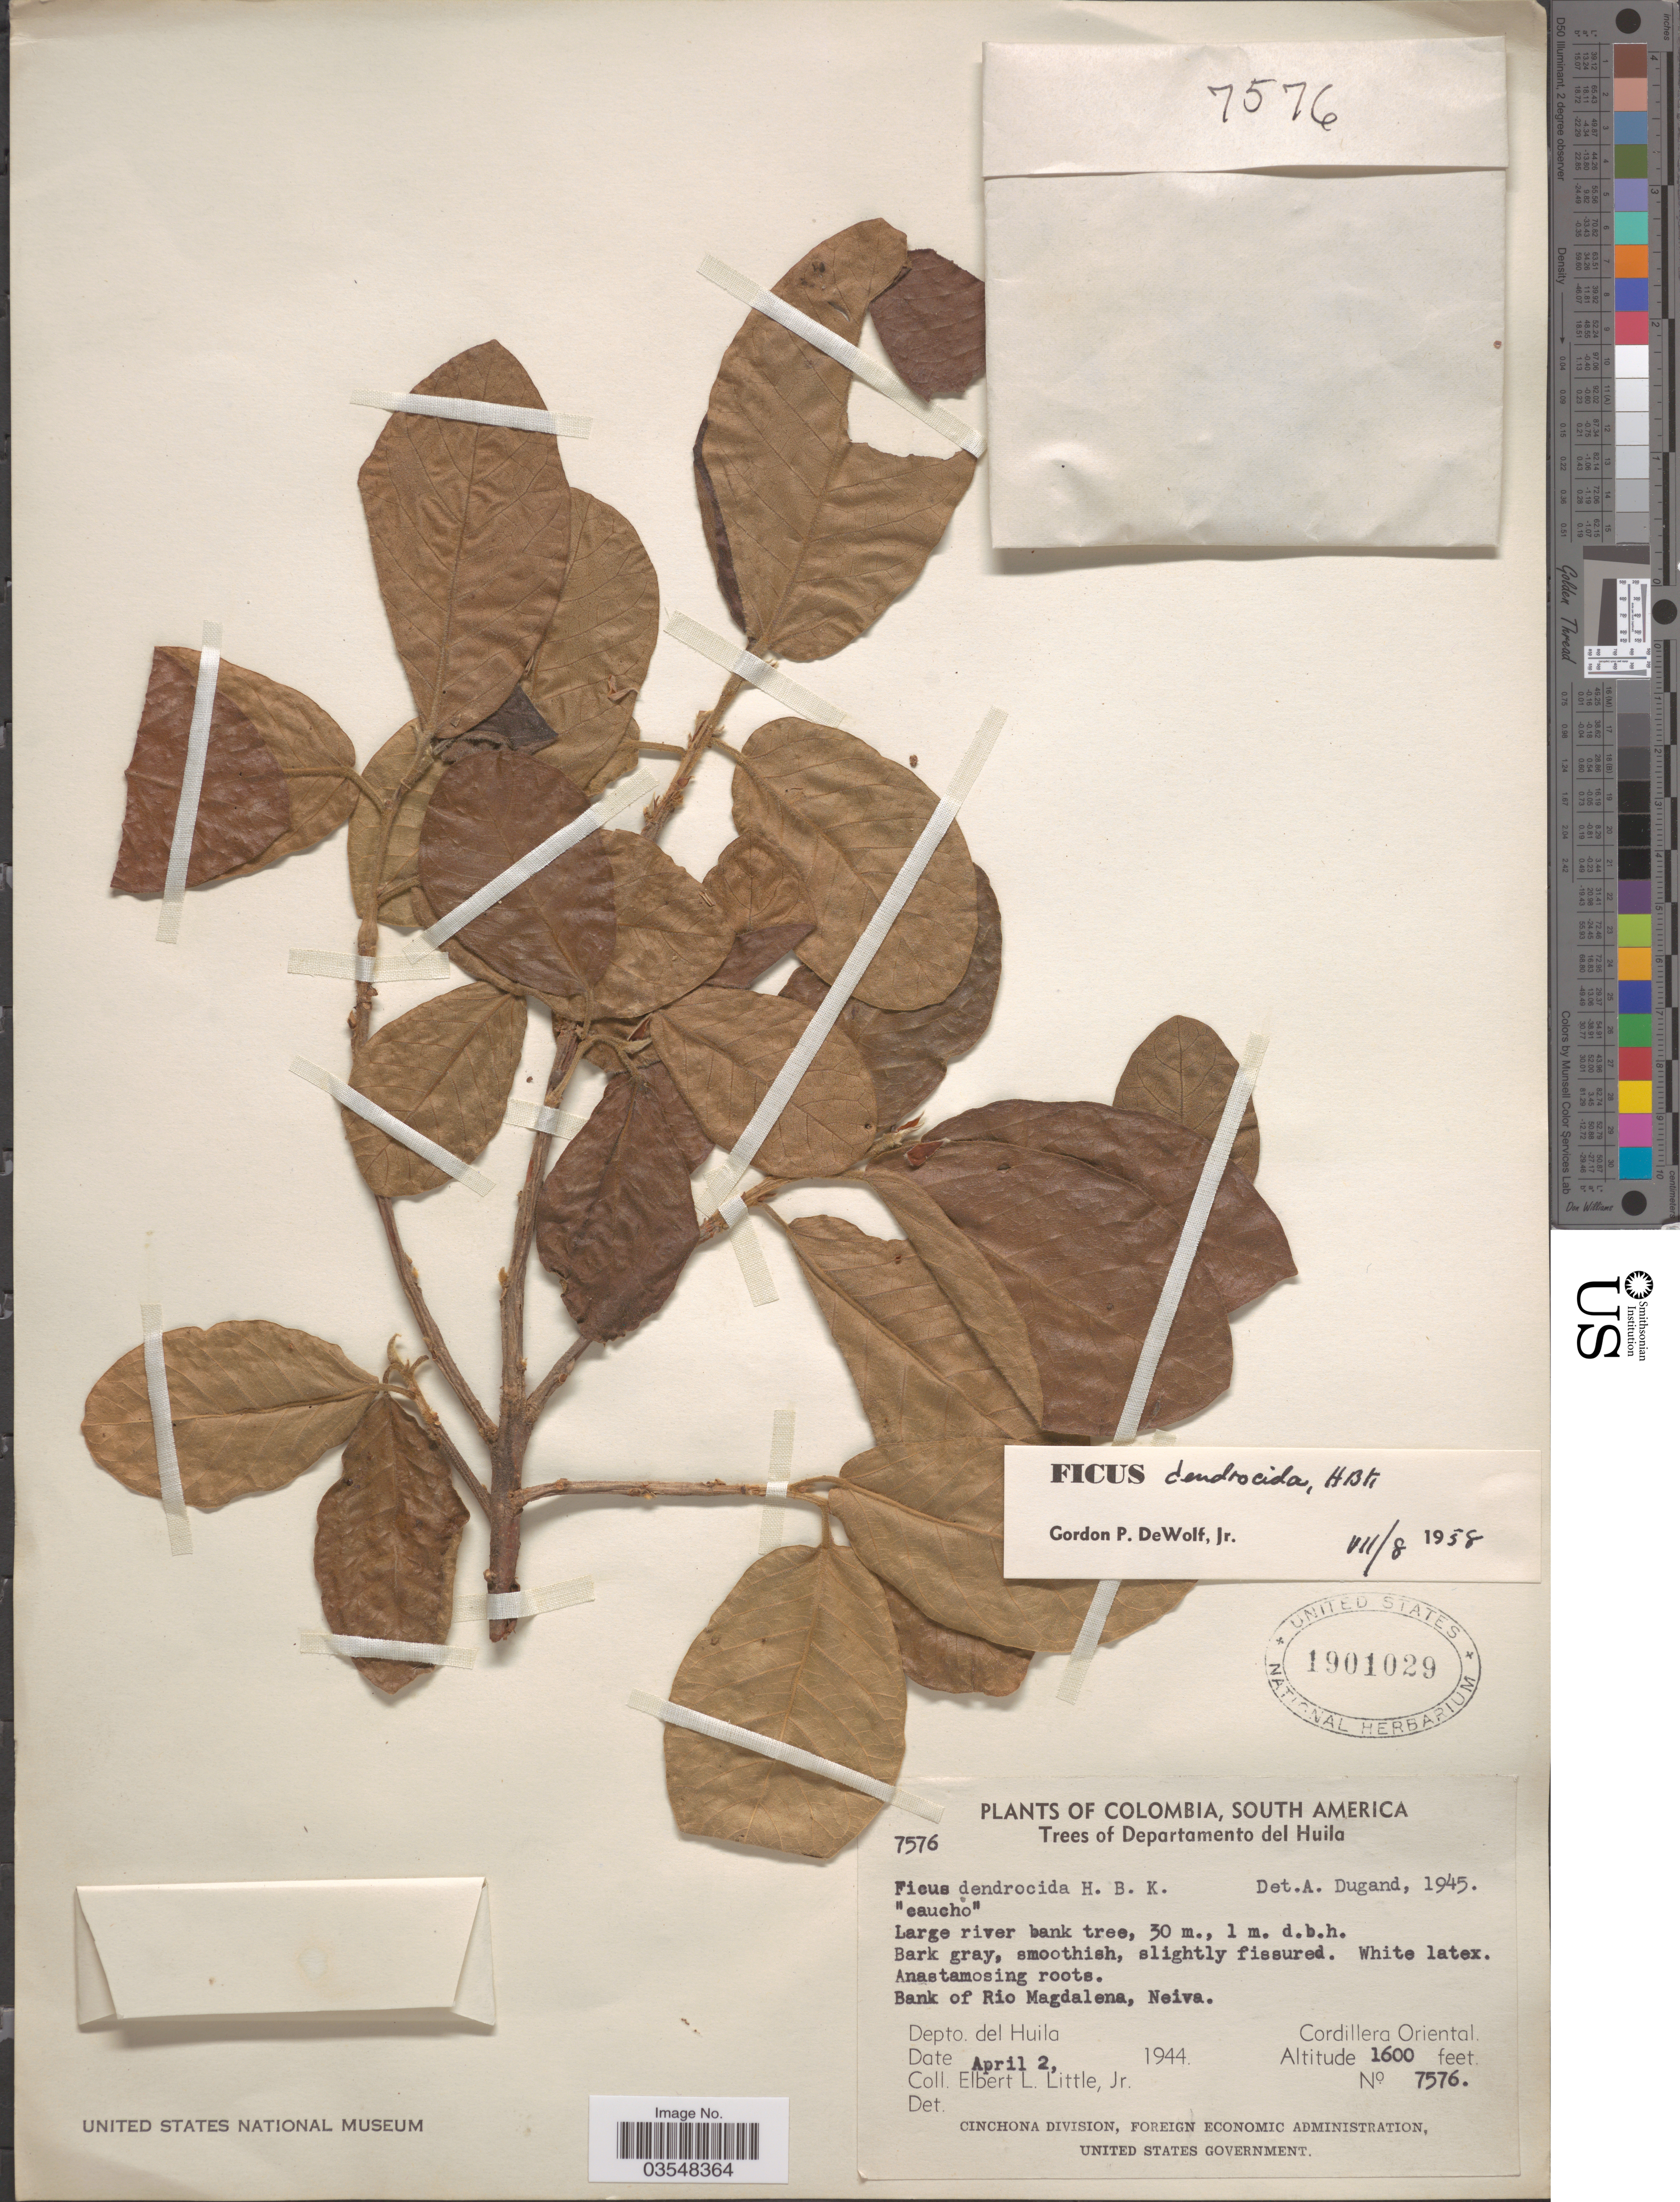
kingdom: Plantae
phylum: Tracheophyta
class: Magnoliopsida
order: Rosales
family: Moraceae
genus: Ficus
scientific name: Ficus dendrocida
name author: Kunth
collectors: E. L. Little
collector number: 7576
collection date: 1944-04-02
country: Colombia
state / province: Huila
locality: Departamento del Huila. Bank of Rio Magdalena, Neiva. Cordillera Oriental.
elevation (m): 488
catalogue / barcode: US 1901029